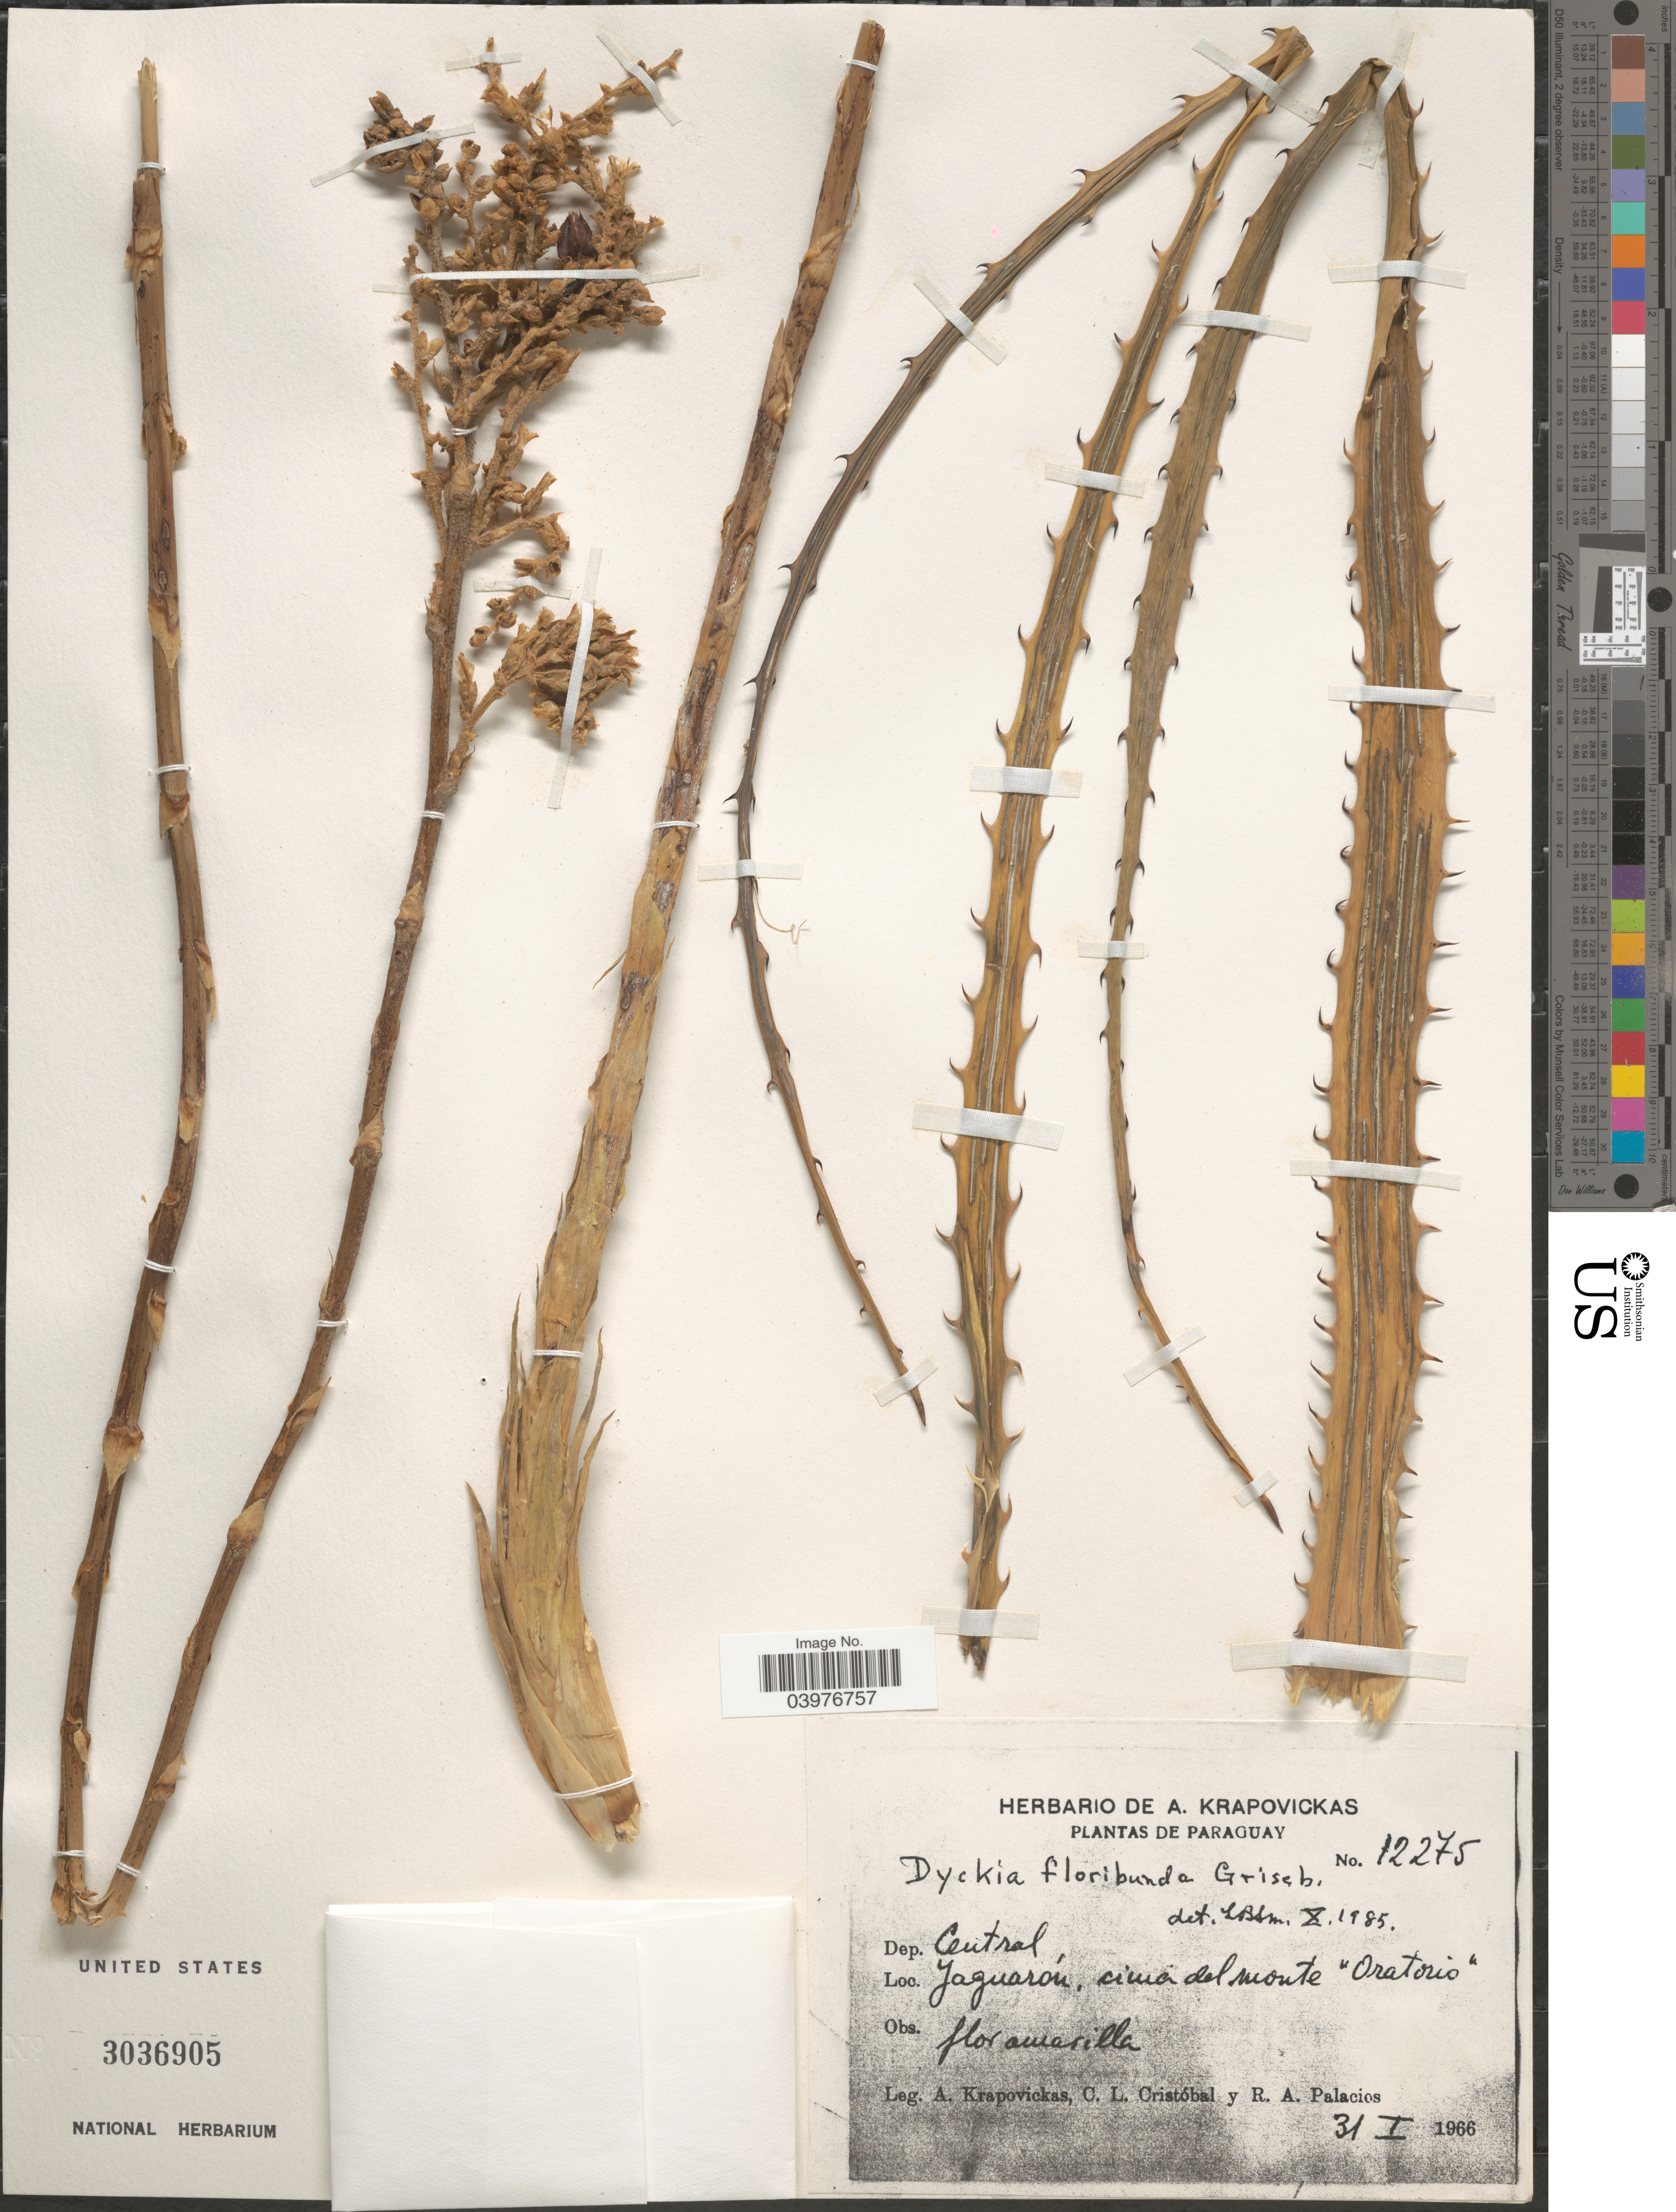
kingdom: Plantae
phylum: Tracheophyta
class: Liliopsida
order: Poales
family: Bromeliaceae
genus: Dyckia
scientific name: Dyckia floribunda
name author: Griseb.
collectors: A. Krapovickas, C. L. Cristóbal & R. Palacios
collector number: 12275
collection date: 1966-01-31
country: Paraguay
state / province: Central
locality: Dep. Central. Jaguarón, circa del monte "Oratorio".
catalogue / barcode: US 3036905